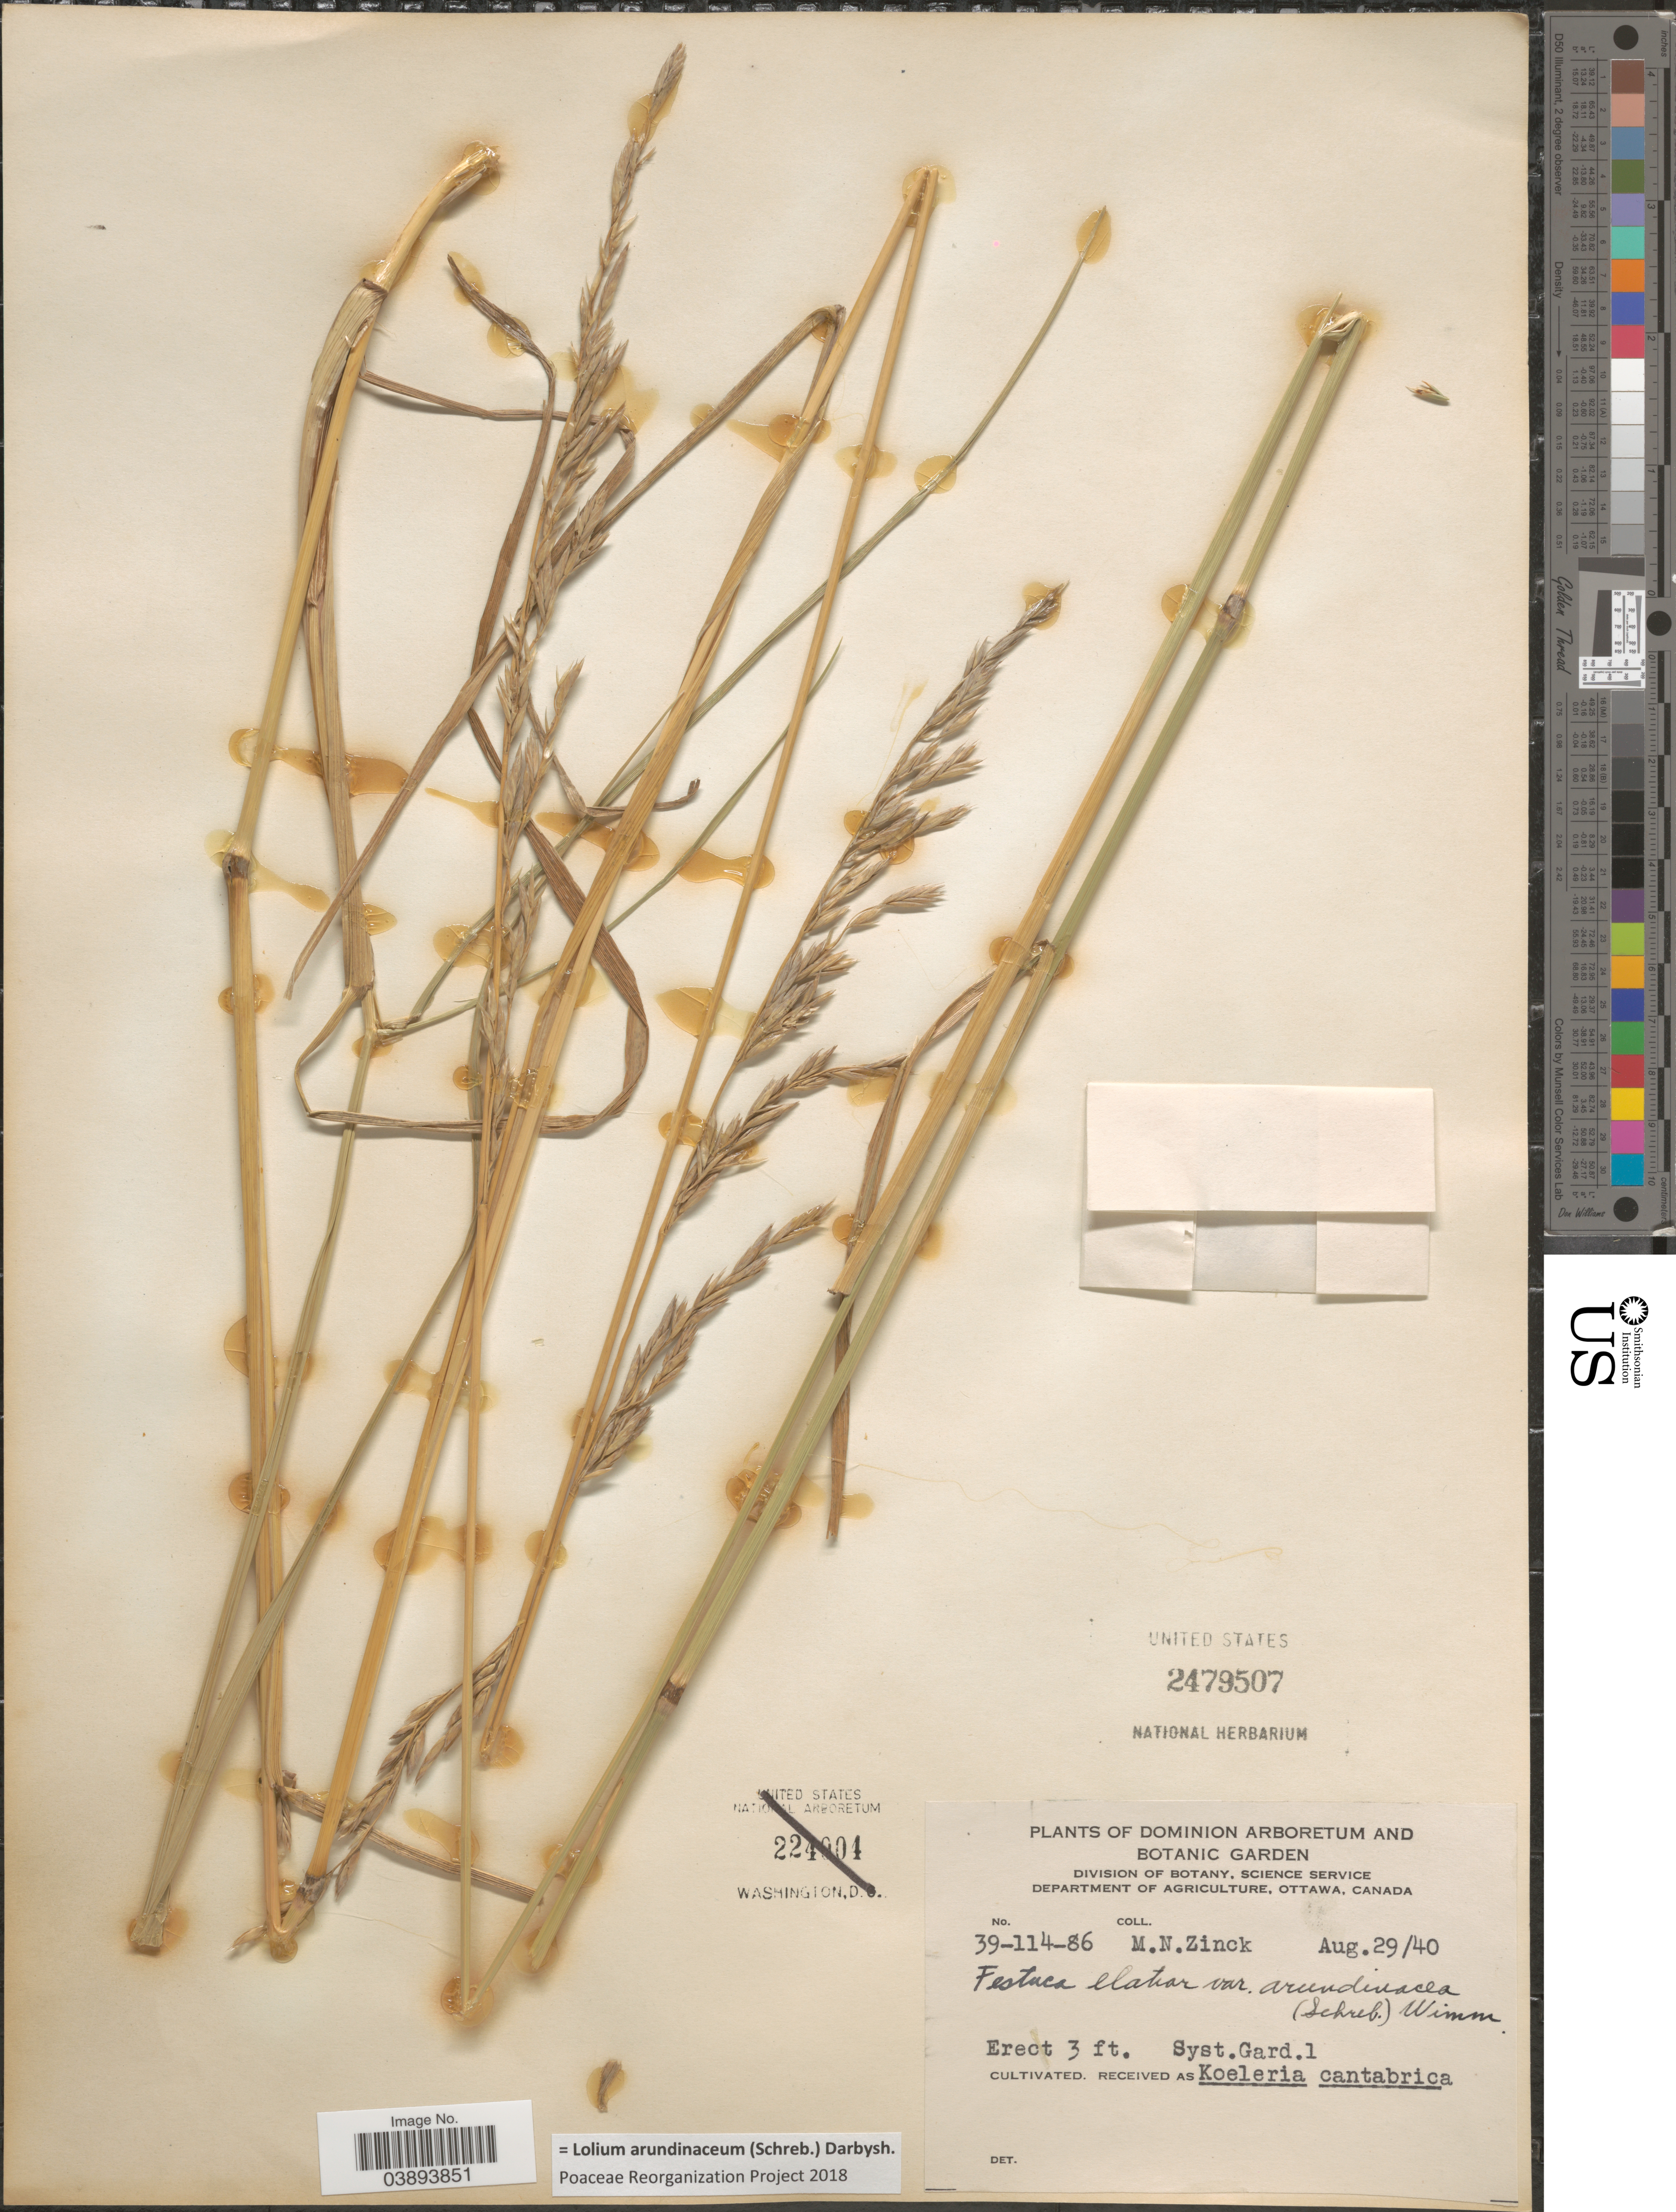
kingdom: Plantae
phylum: Tracheophyta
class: Liliopsida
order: Poales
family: Poaceae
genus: Lolium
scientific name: Lolium arundinaceum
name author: (Schreb.) Darbysh.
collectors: M. Zinck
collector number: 39-114-86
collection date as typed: Transcribed d/m/y: 29/8/40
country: Canada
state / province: Ontario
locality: Dominion Arboretum and Botanic Garden. Syst. Gard. 1. [unsure placement]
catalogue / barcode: US 2479507